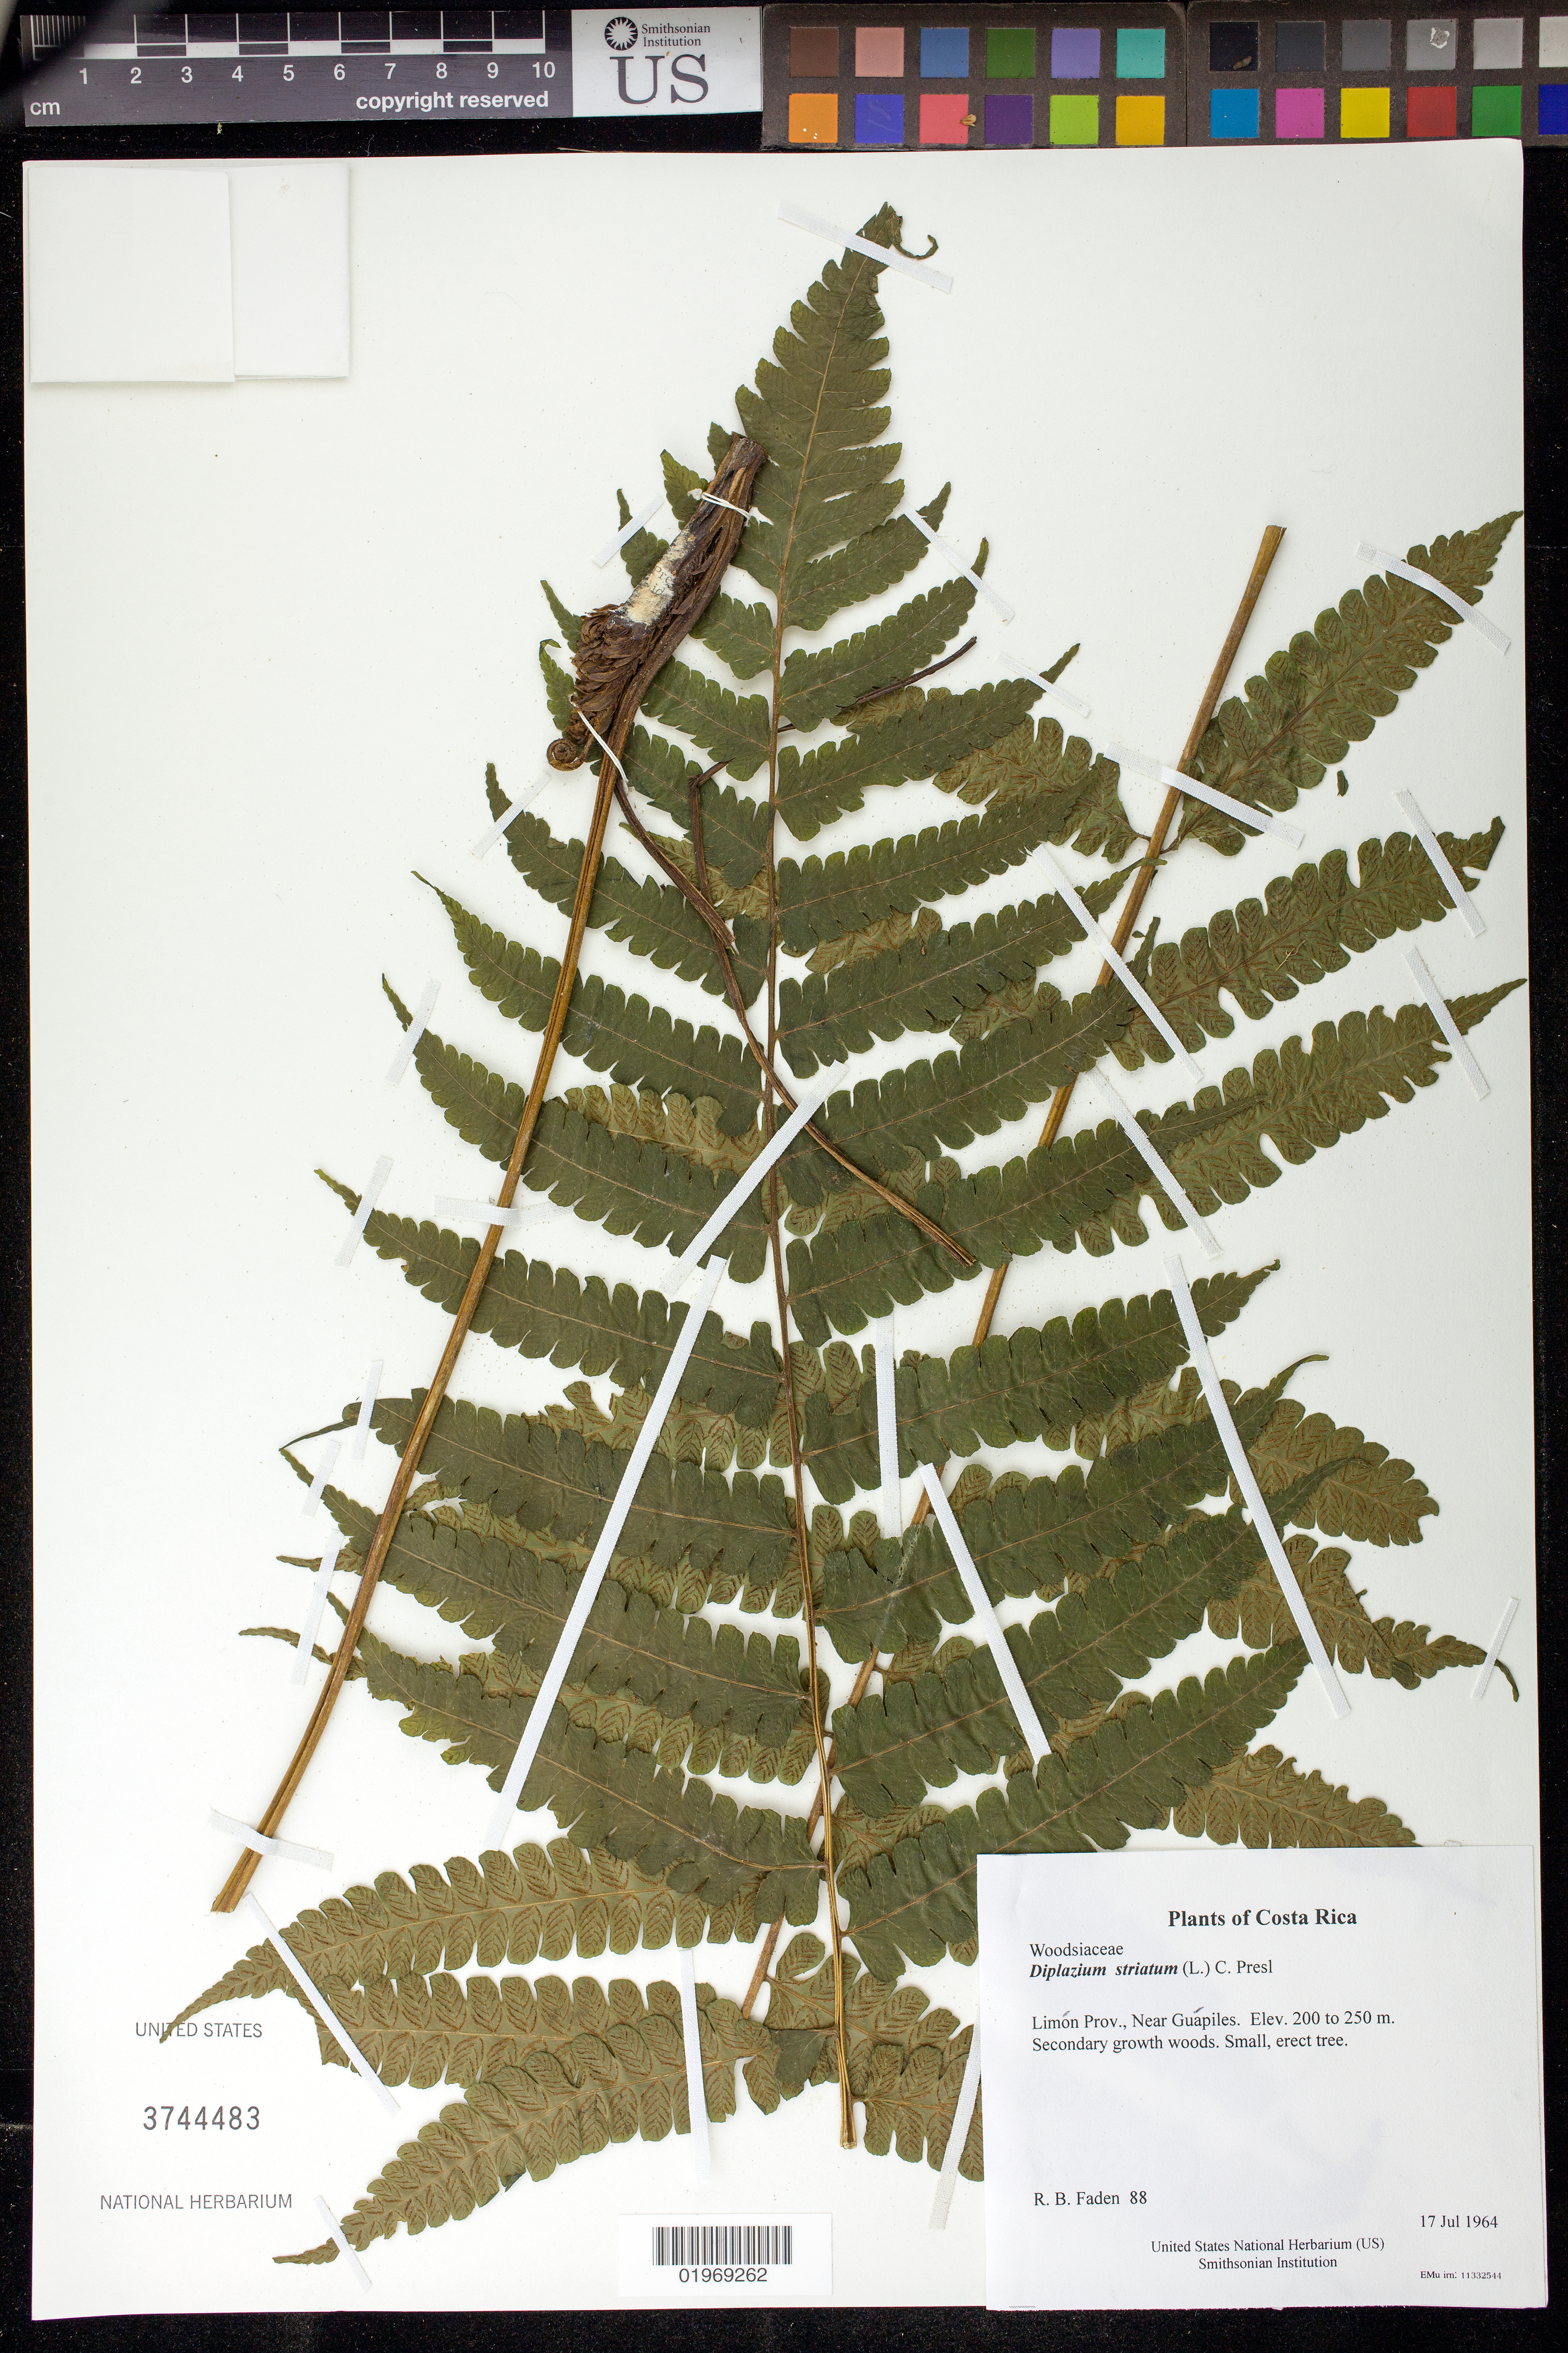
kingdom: Plantae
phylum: Tracheophyta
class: Polypodiopsida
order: Polypodiales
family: Athyriaceae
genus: Diplazium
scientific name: Diplazium striatum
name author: (L.) C. Presl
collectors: R. B. Faden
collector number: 88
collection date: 1964-07-17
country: Costa Rica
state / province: Limon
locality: Near Guapiles.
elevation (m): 200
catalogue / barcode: US 3744483